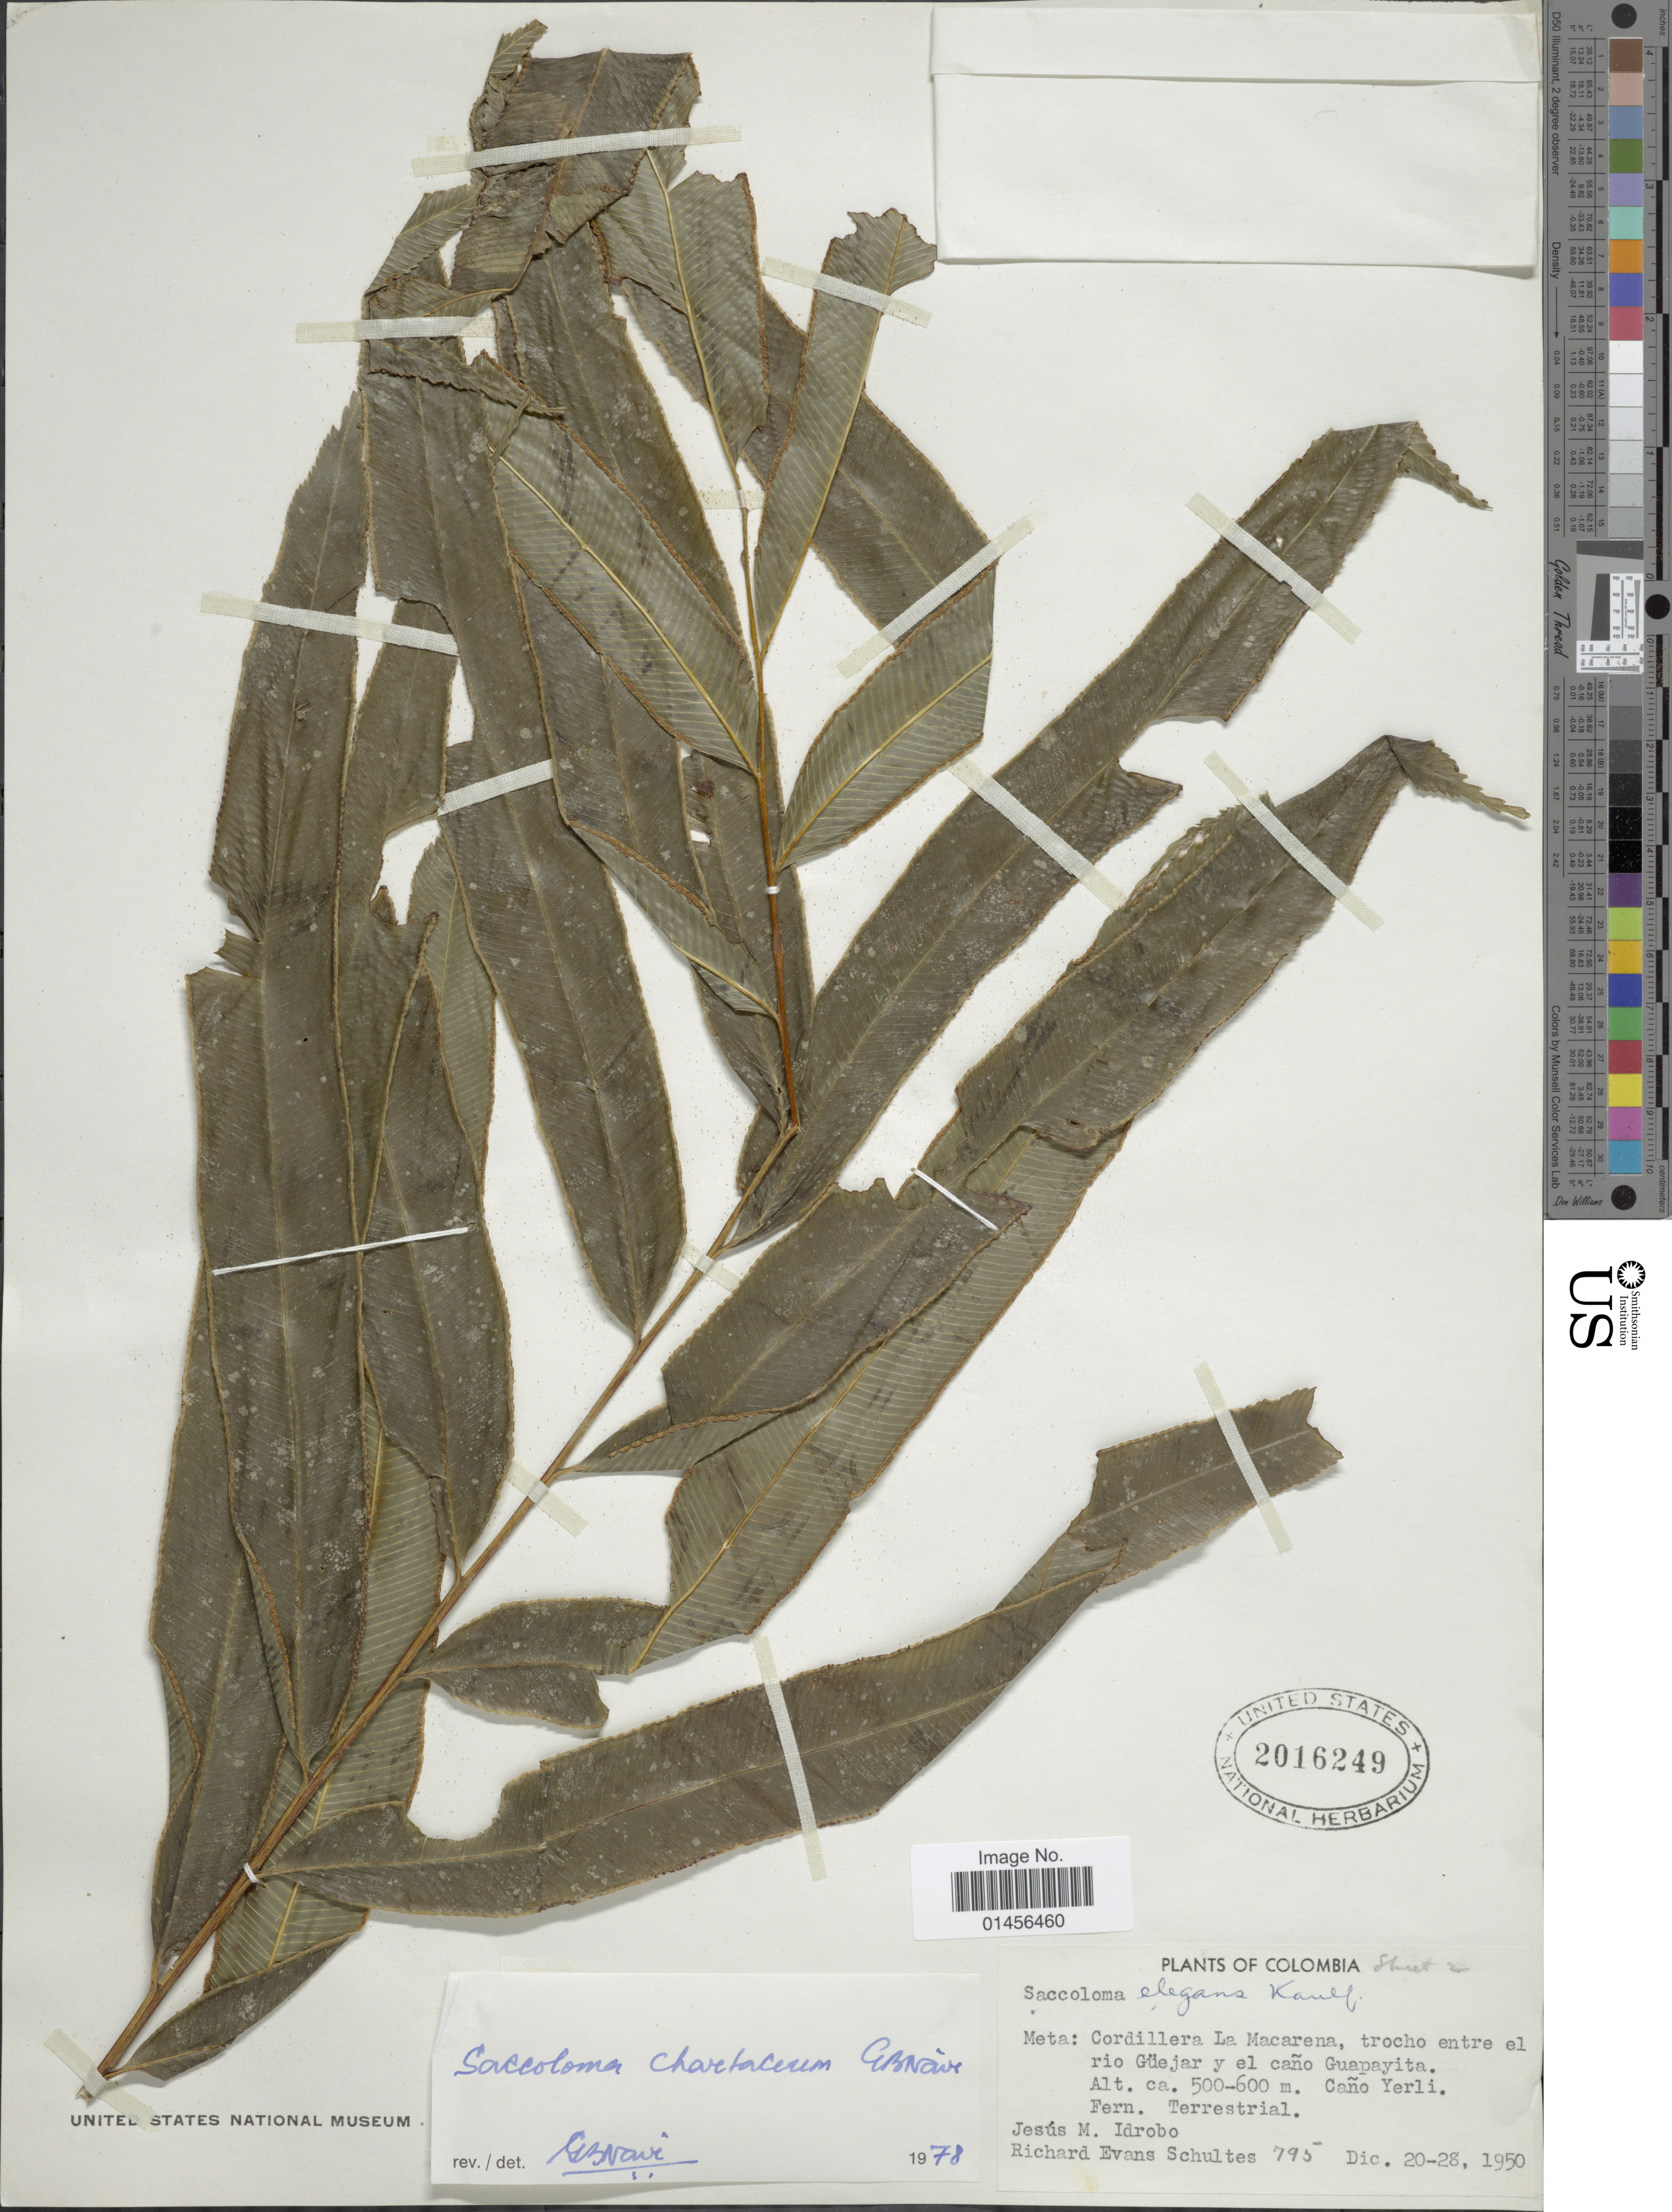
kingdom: Plantae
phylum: Tracheophyta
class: Polypodiopsida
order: Polypodiales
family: Saccolomataceae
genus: Saccoloma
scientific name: Saccoloma elegans subsp. chartaceum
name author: Cremers & K.U. Kramer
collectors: J. M. Idrobo & R. E. Schultes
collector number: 795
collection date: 1950-12-20/1950-12-28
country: Colombia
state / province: Meta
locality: Cordillera La Macarena, trocho entre el rio Güejar y el caño Guapayita, Caño Yerli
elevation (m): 500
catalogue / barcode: US 2016249